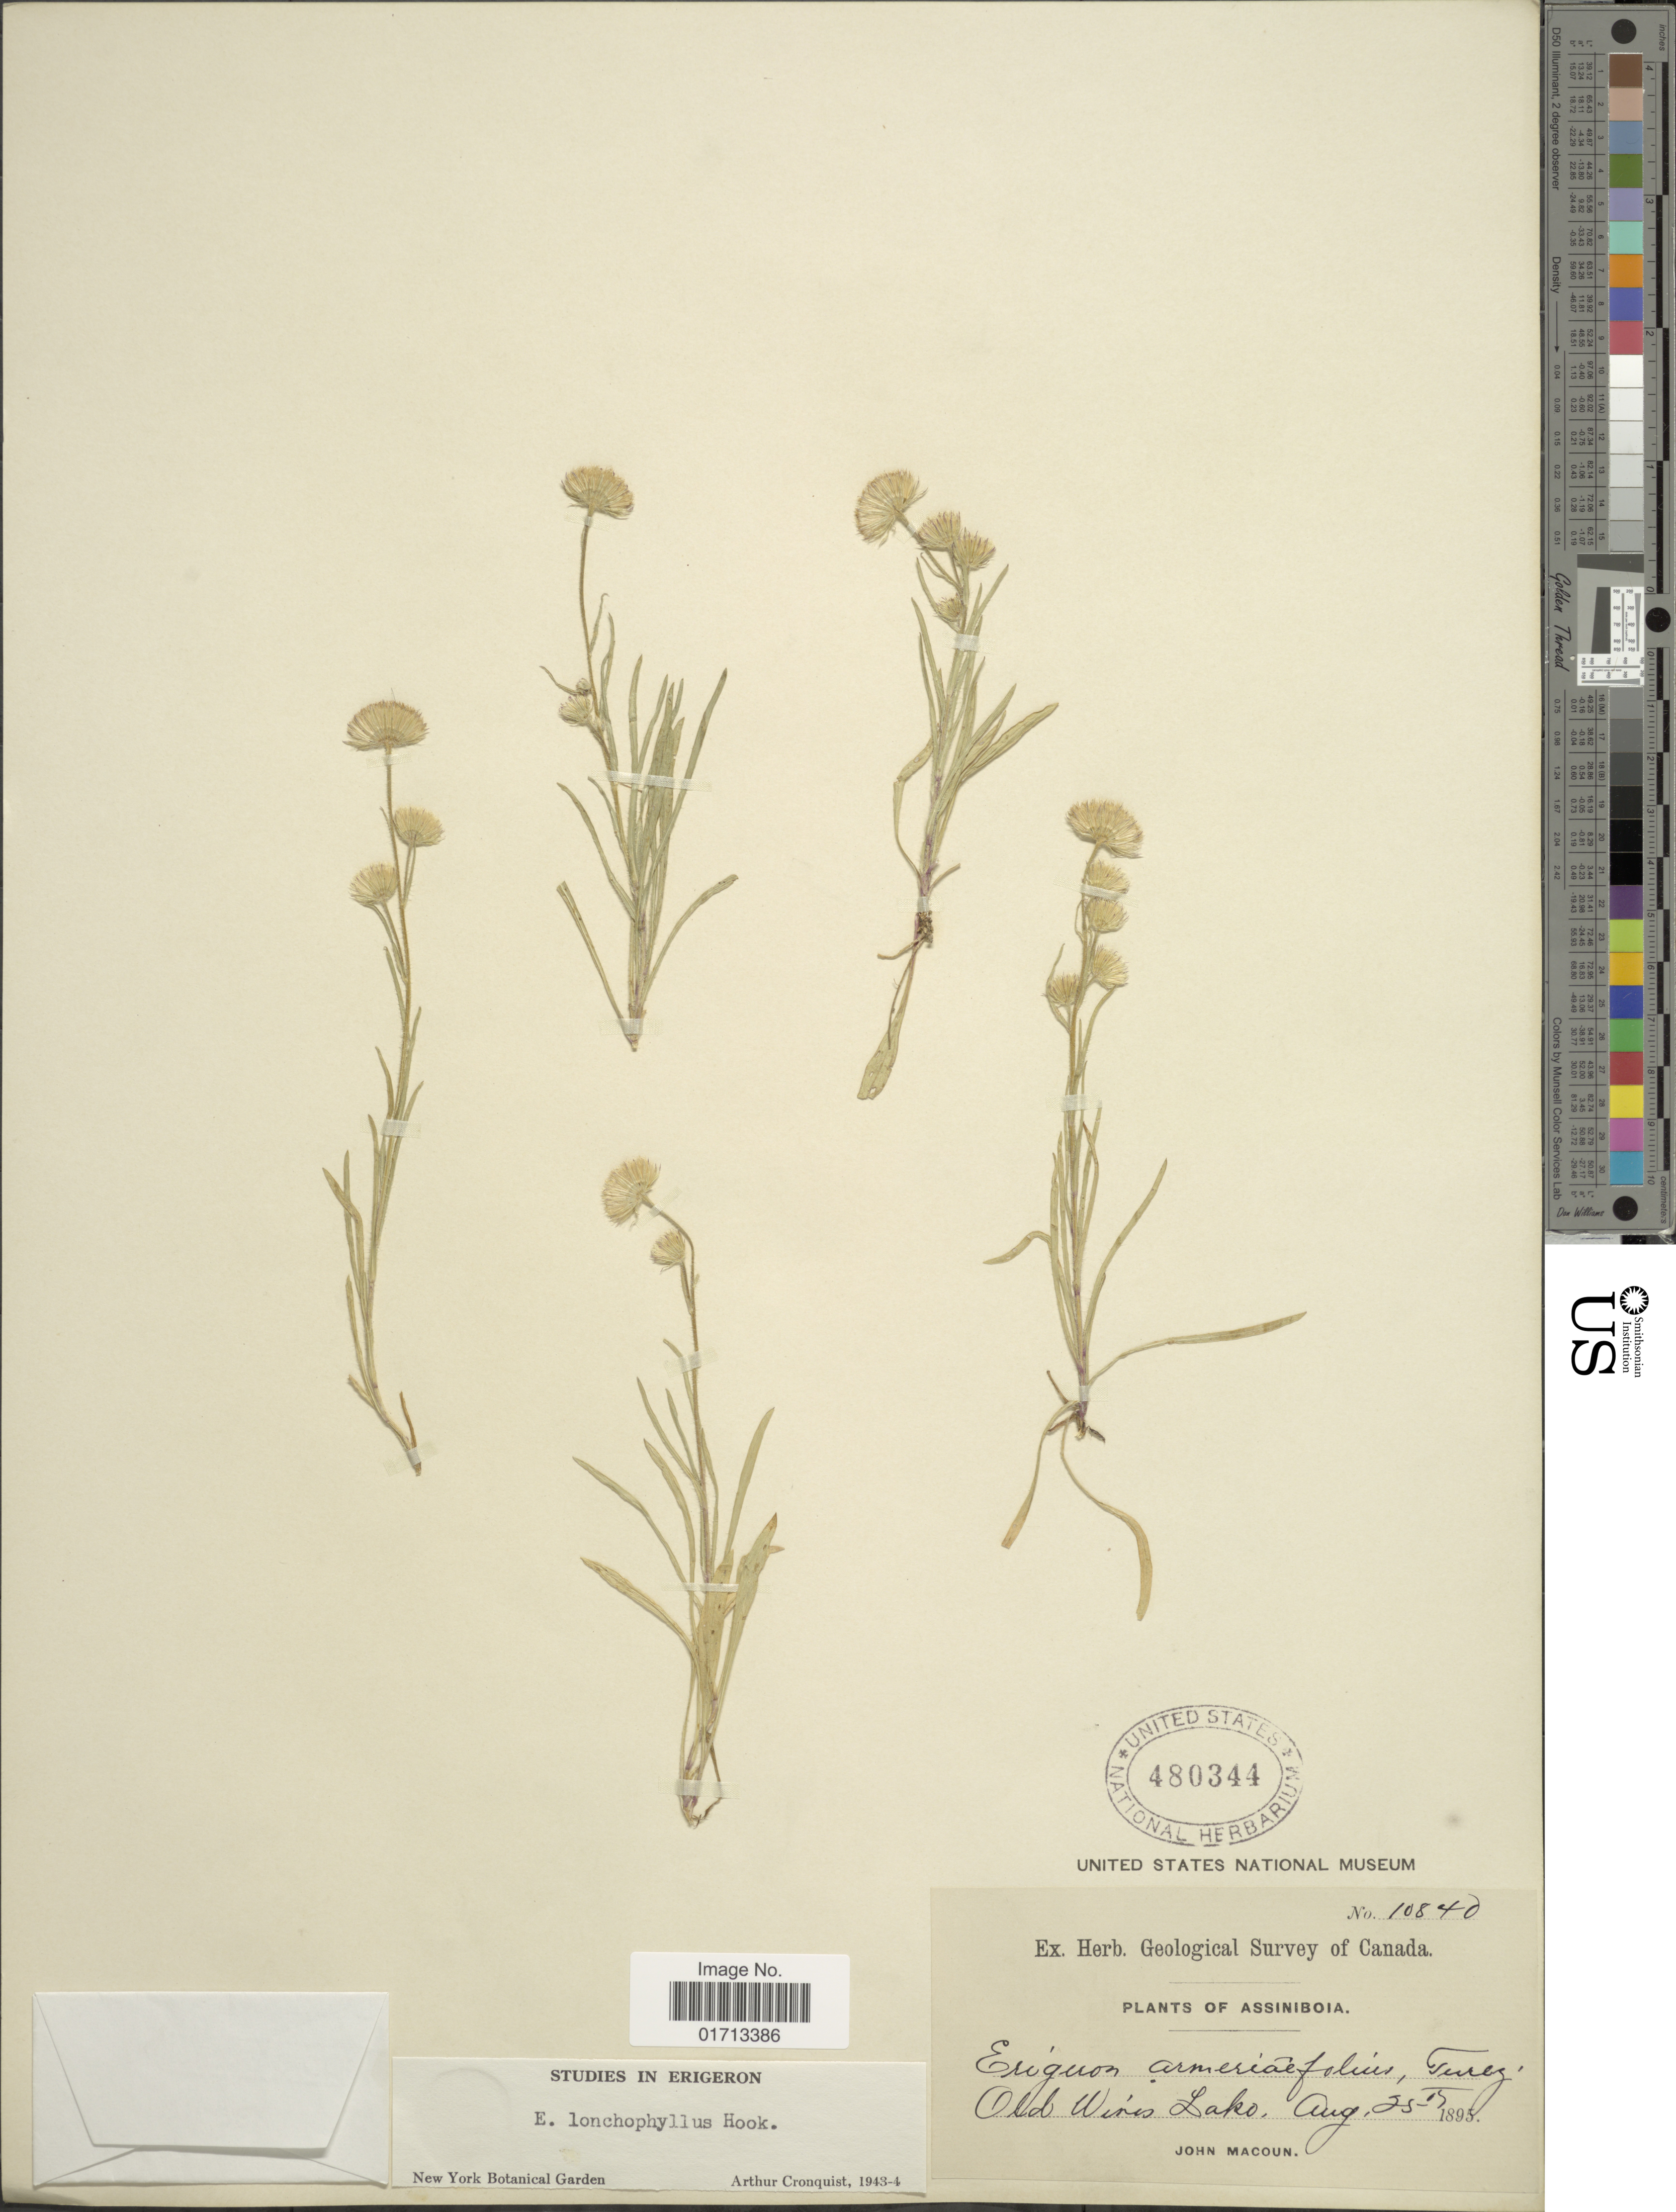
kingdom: Plantae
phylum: Tracheophyta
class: Magnoliopsida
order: Asterales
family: Asteraceae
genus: Erigeron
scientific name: Erigeron lonchophyllus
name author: Hook.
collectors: J. Macoun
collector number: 10840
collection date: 1895-08-25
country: Canada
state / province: Saskatchewan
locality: Assiniboia. Old Wines Lake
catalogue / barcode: US 480344